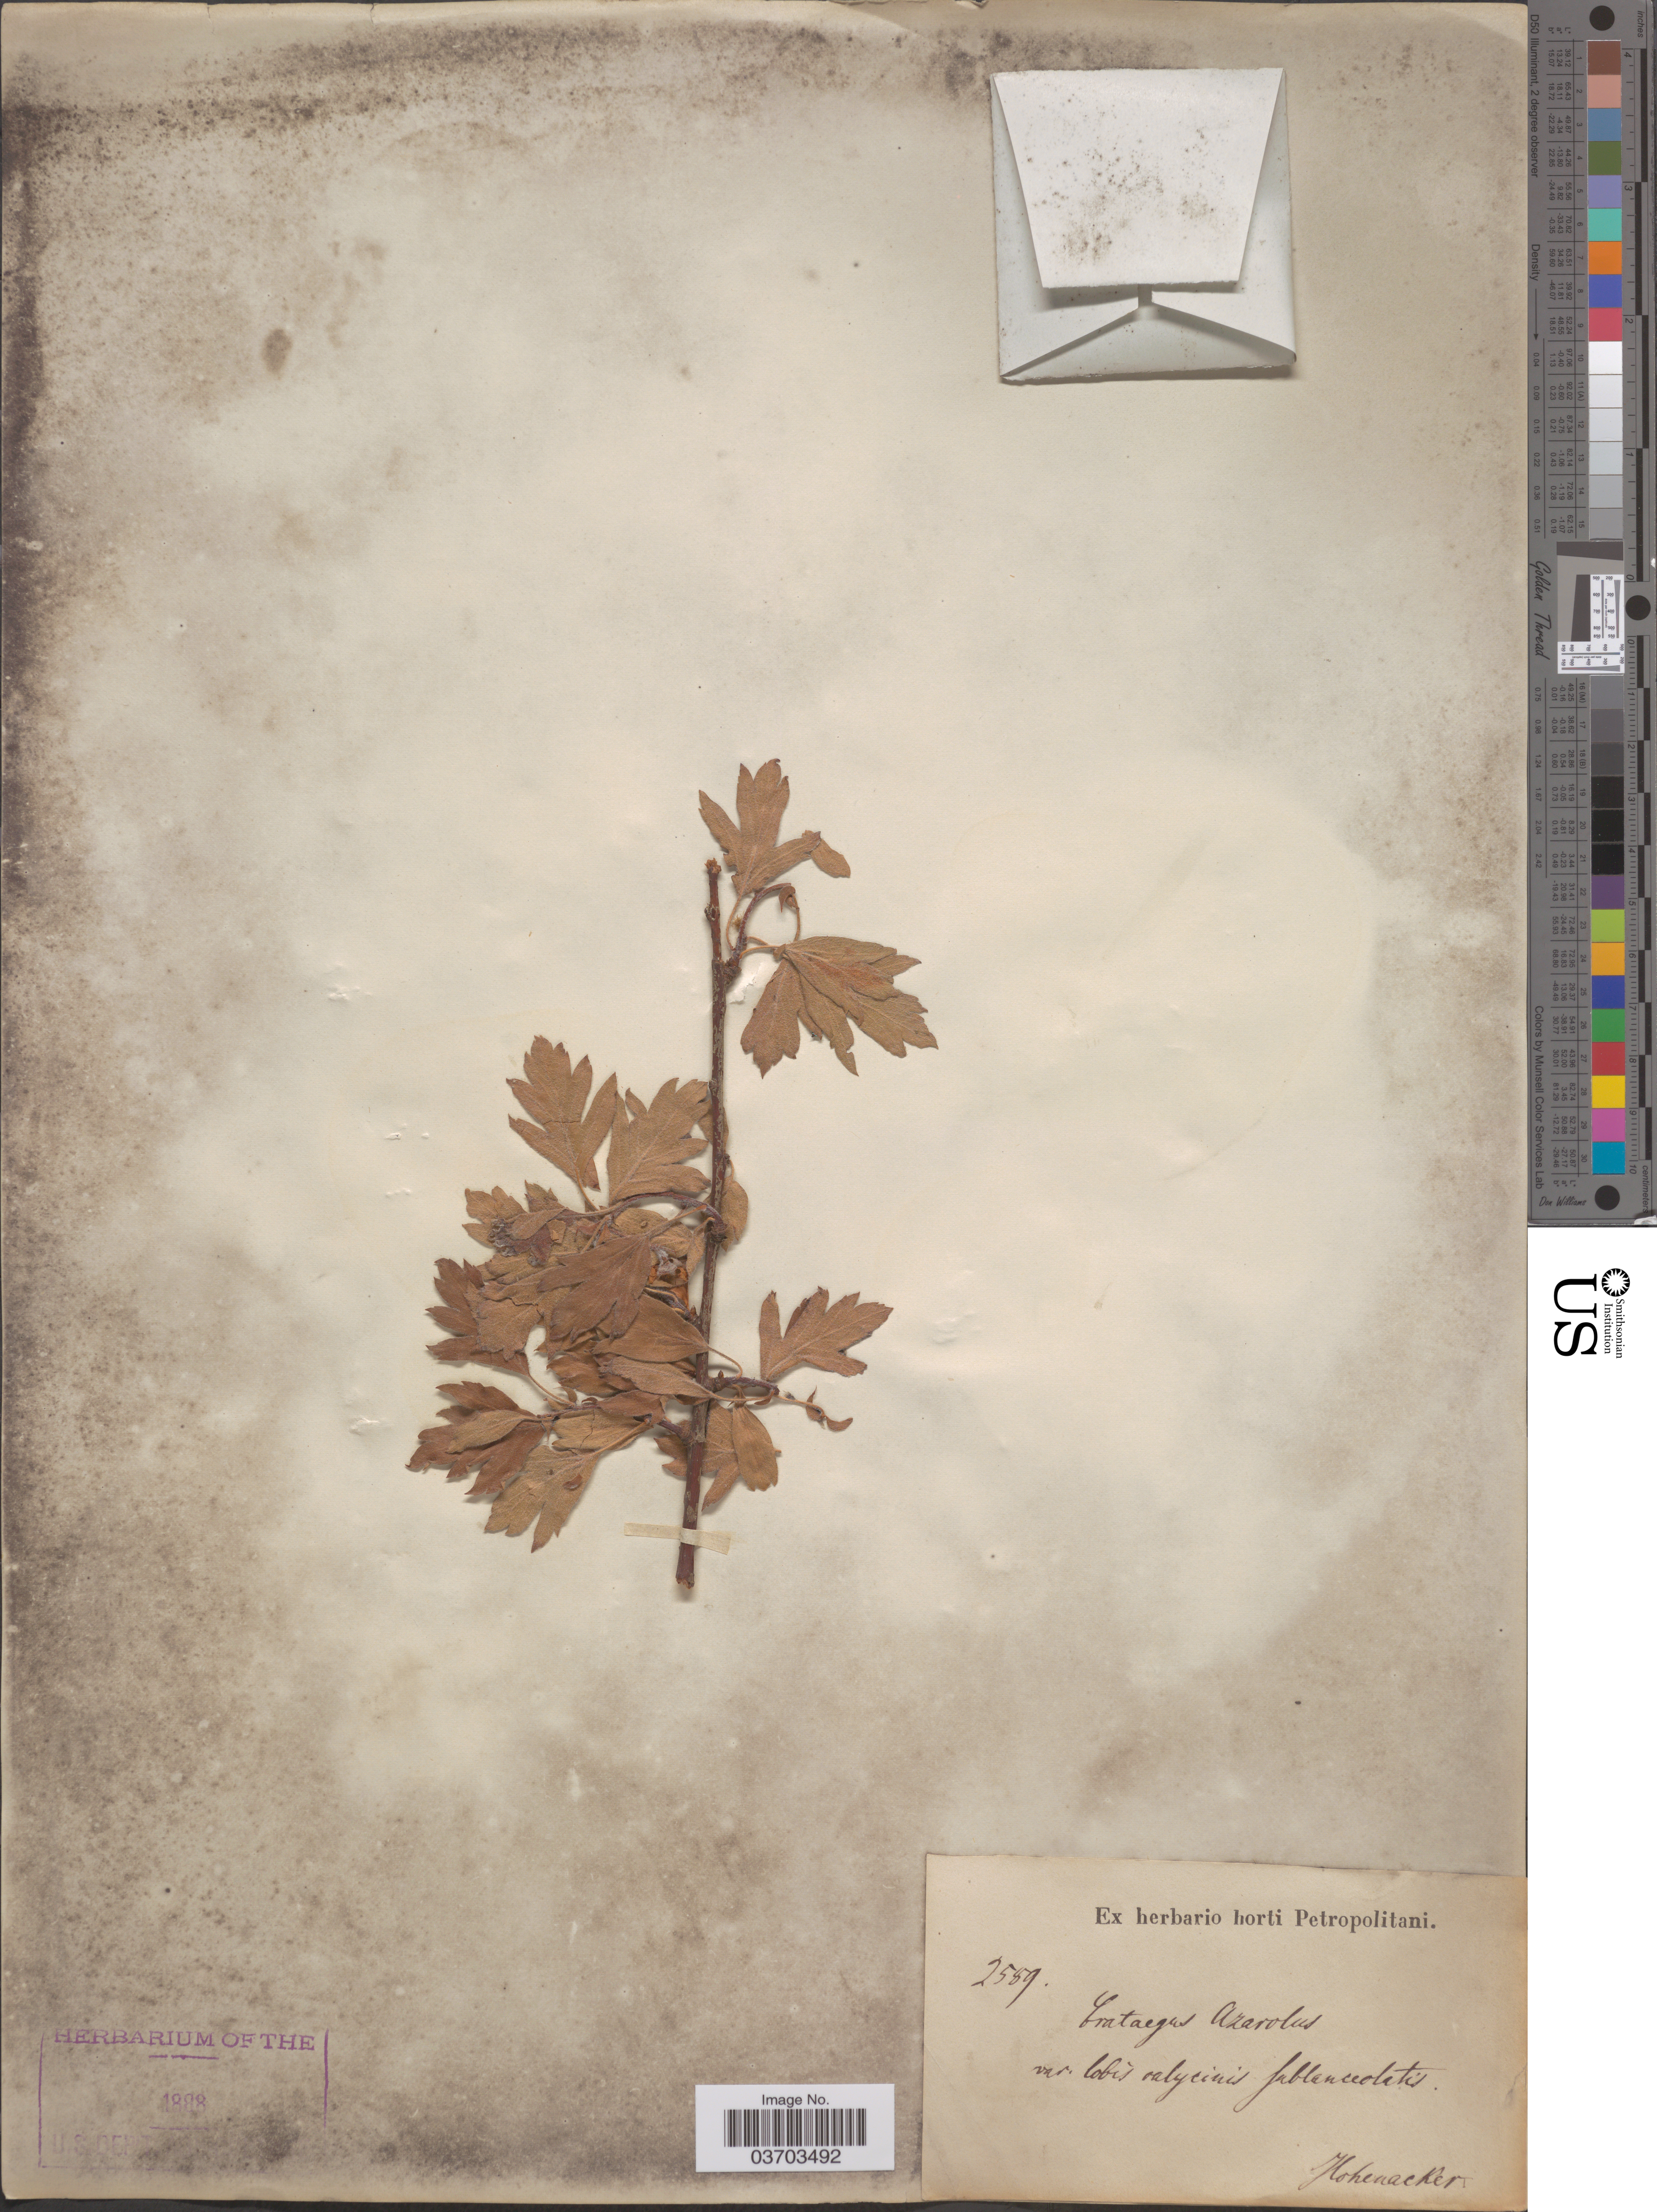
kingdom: Plantae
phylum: Tracheophyta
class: Magnoliopsida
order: Rosales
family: Rosaceae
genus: Crataegus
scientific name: Crataegus azarolus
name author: L.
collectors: Hohenacker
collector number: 2589